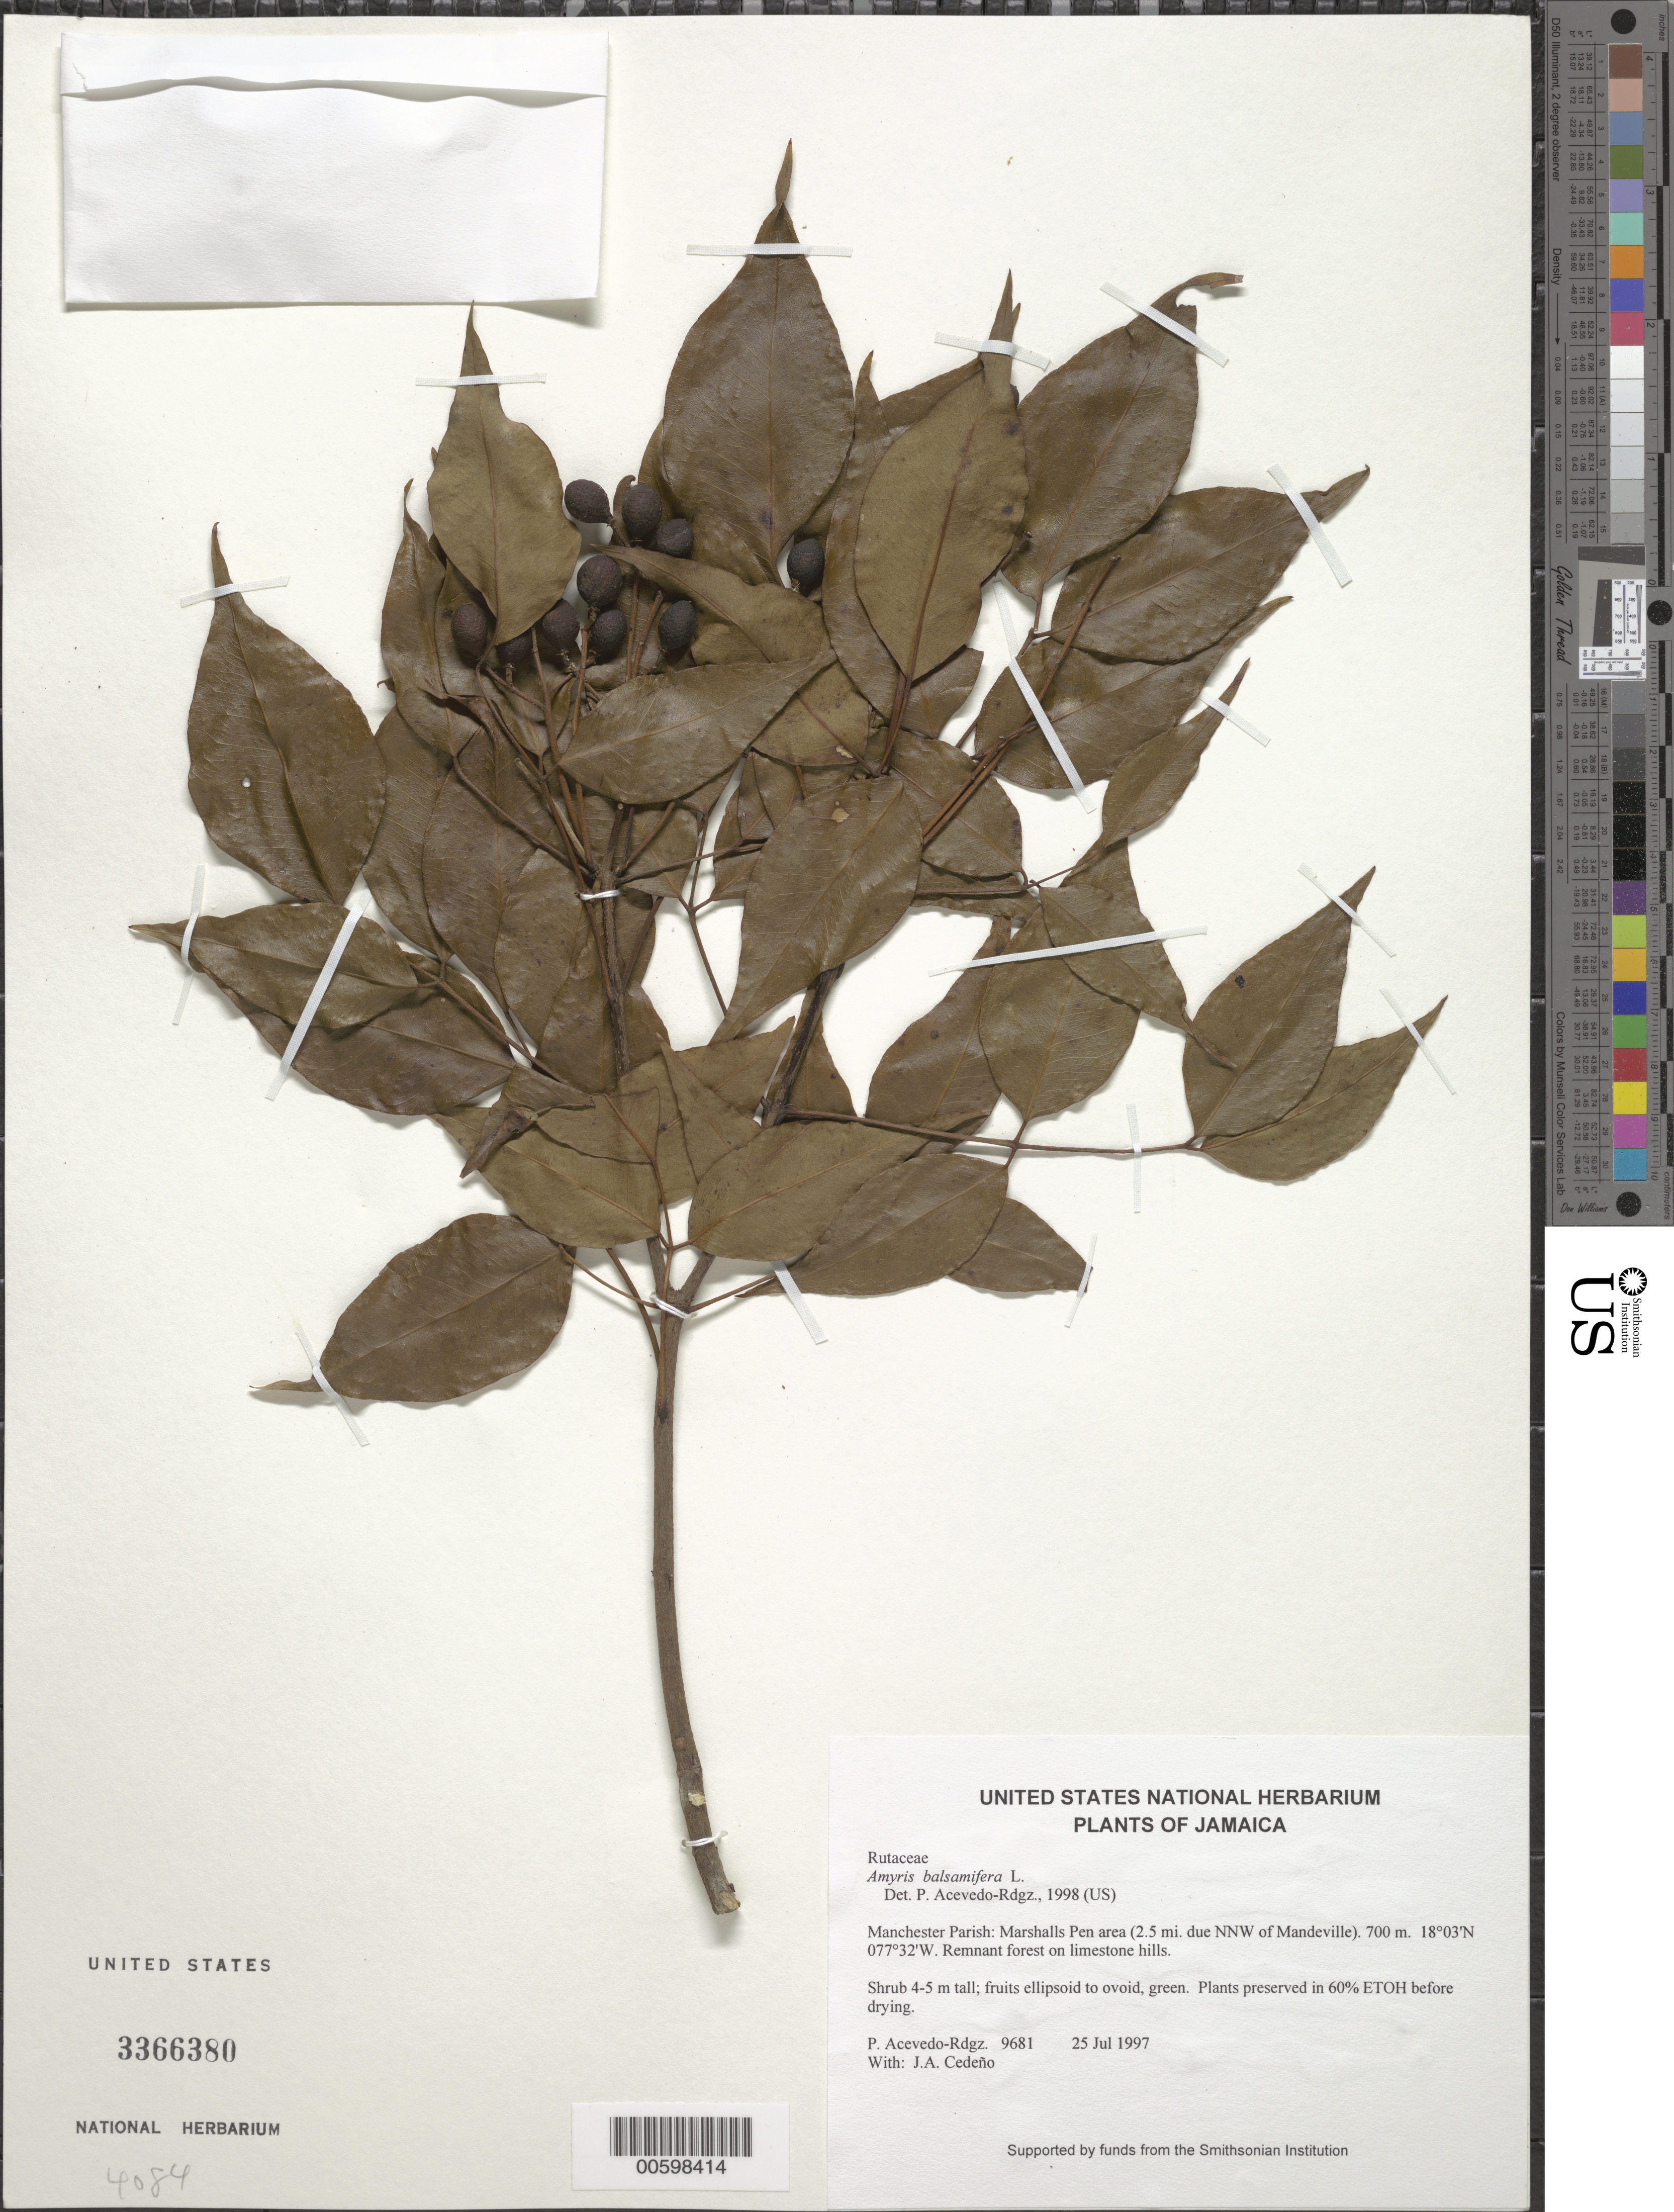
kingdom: Plantae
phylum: Tracheophyta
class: Magnoliopsida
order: Sapindales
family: Rutaceae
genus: Amyris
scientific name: Amyris balsamifera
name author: L.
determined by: Acevedo-Rodríguez, P., (BOT), Smithsonian Institution - National Museum of Natural History (UNITED STATES)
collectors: P. Acevedo-Rodr. & J. A. Cedeño M.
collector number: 9681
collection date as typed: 25 Jul 1997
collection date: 1997-07-25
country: Jamaica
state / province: Manchester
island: Jamaica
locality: Manchester Parish: Marshalls Pen area (2.5 mi. due NNW of Mandeville).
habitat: Remnant forest on limestone hills.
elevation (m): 700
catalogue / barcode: US 3366380